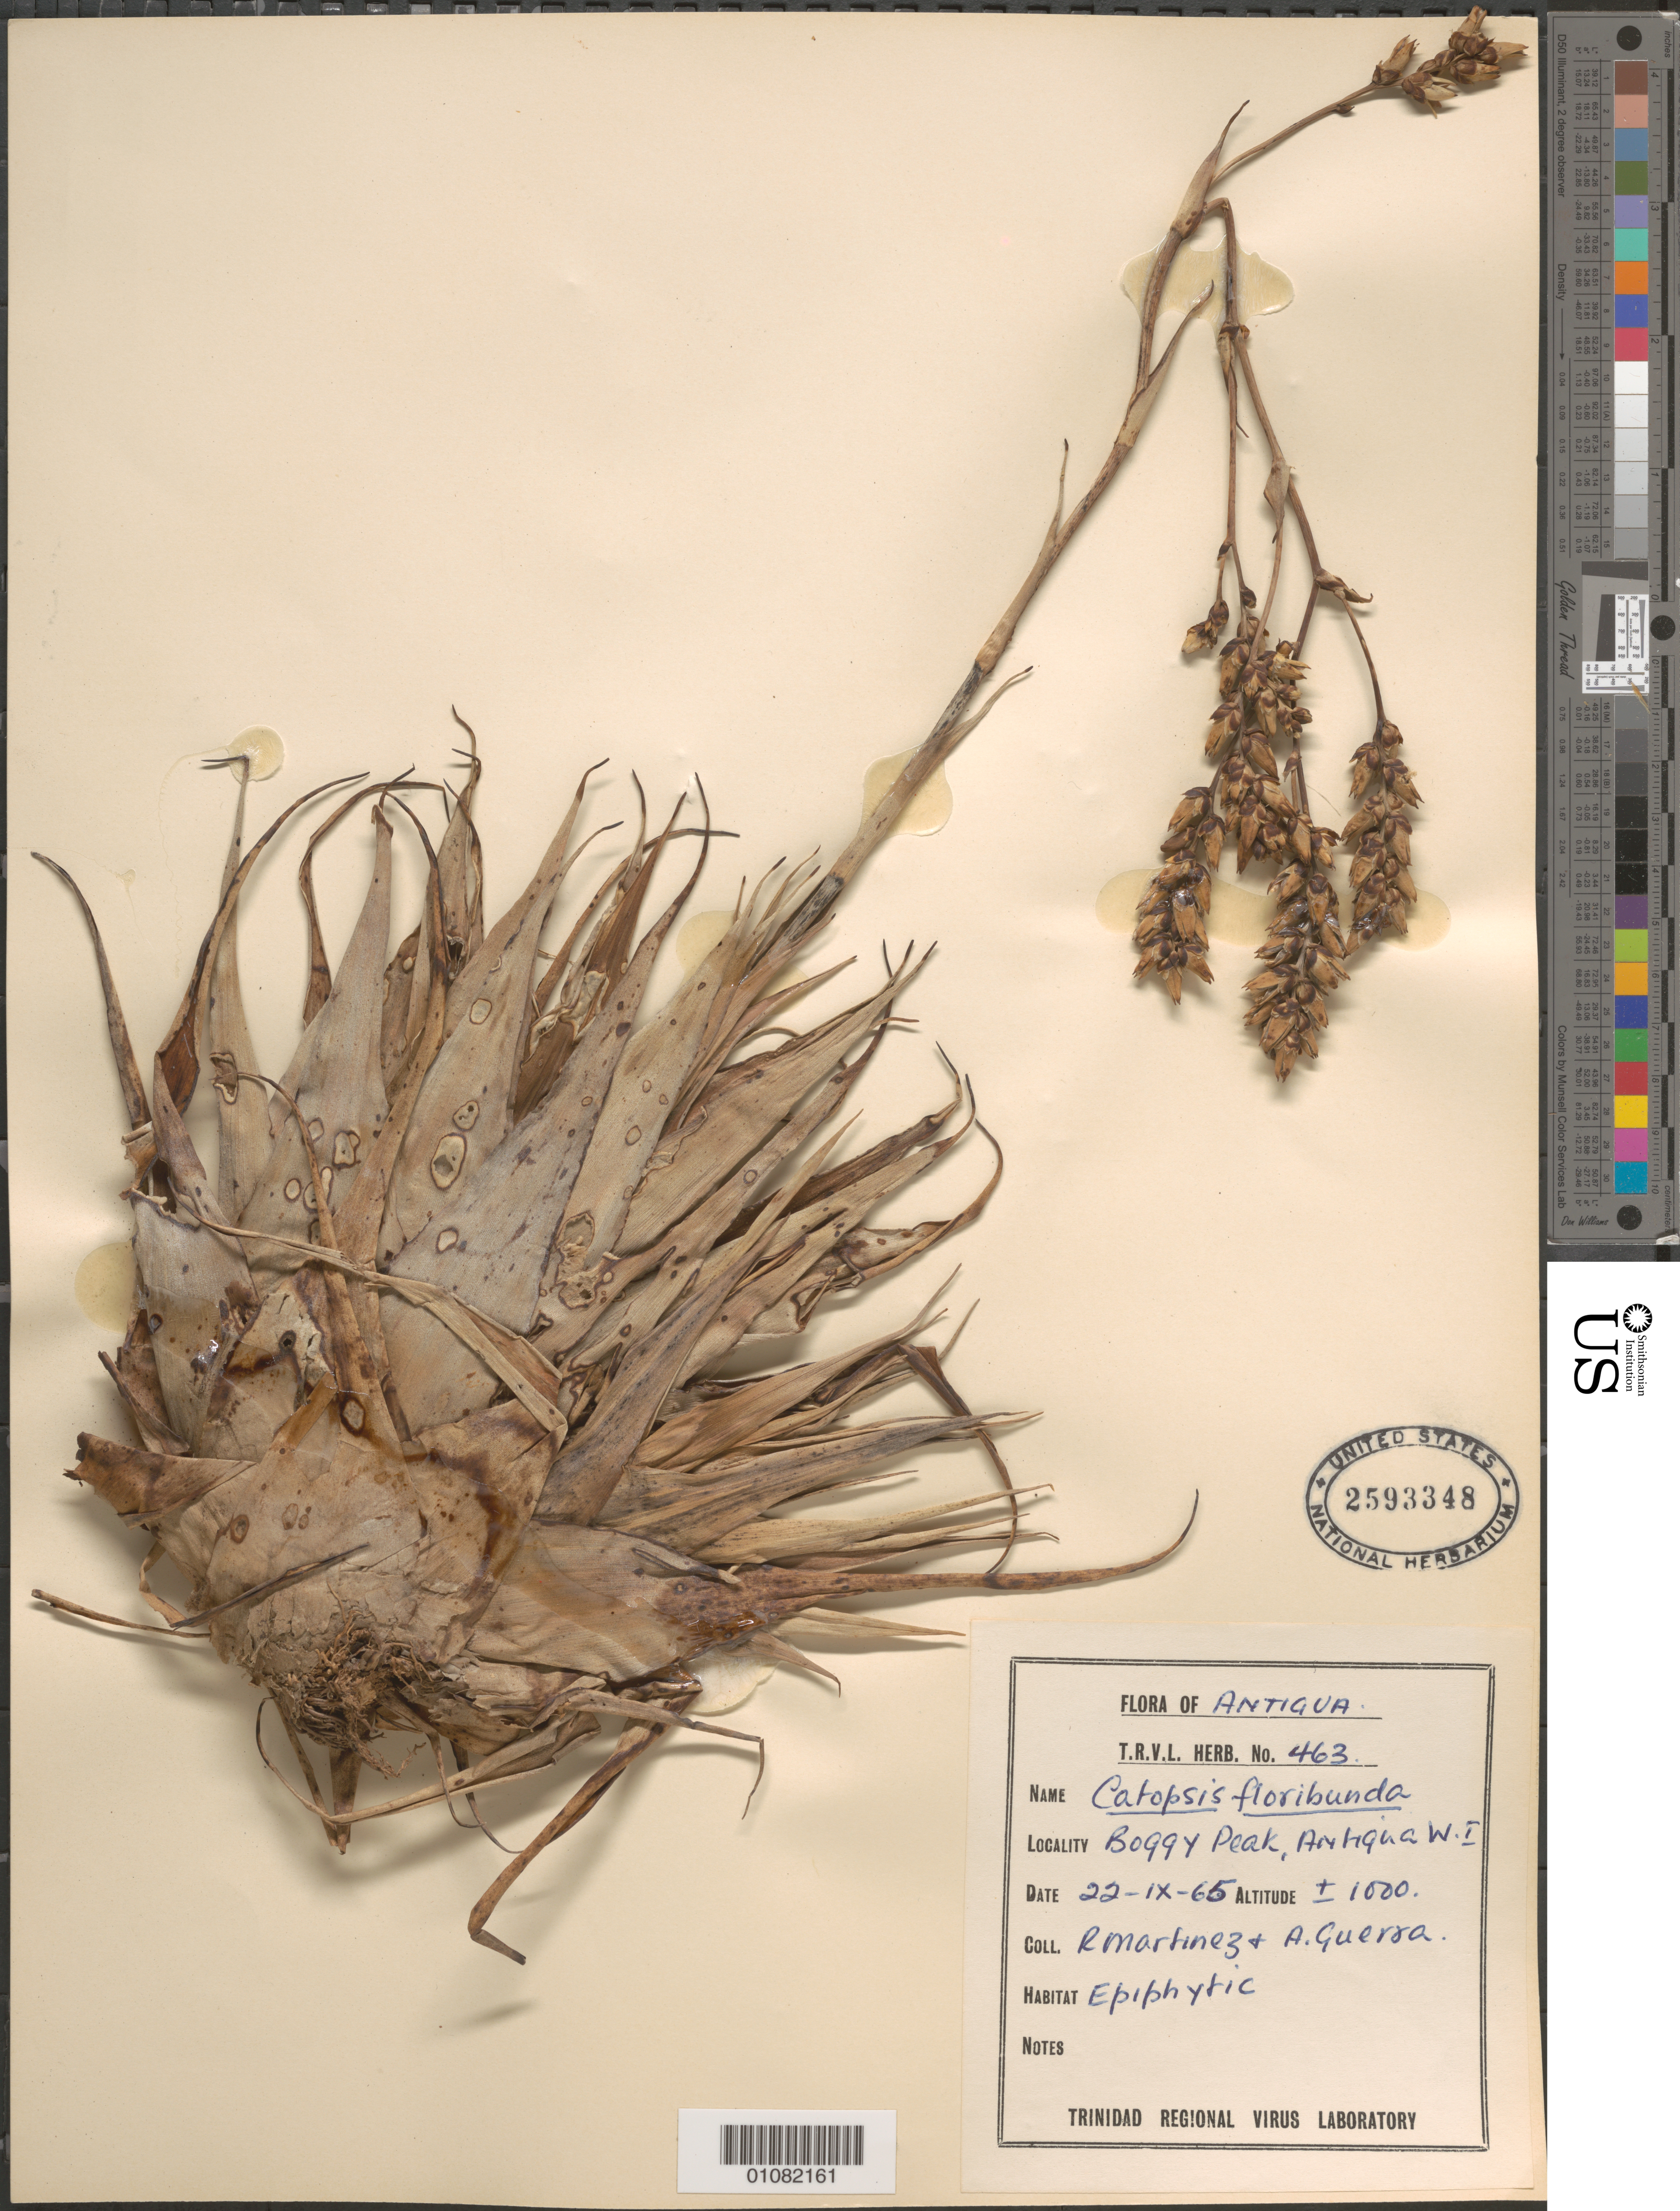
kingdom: Plantae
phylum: Tracheophyta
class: Liliopsida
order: Poales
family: Bromeliaceae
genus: Catopsis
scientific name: Catopsis floribunda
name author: L.B. Sm.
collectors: R. Martinez & A. Guerra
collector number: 463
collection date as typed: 22 Sep 1965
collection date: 1965-09-22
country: Antigua and Barbuda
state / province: Saint Mary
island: Antigua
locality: Boggy Peak (renamed Mount Obama as of Aug 2009)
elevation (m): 305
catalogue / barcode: US 2593348